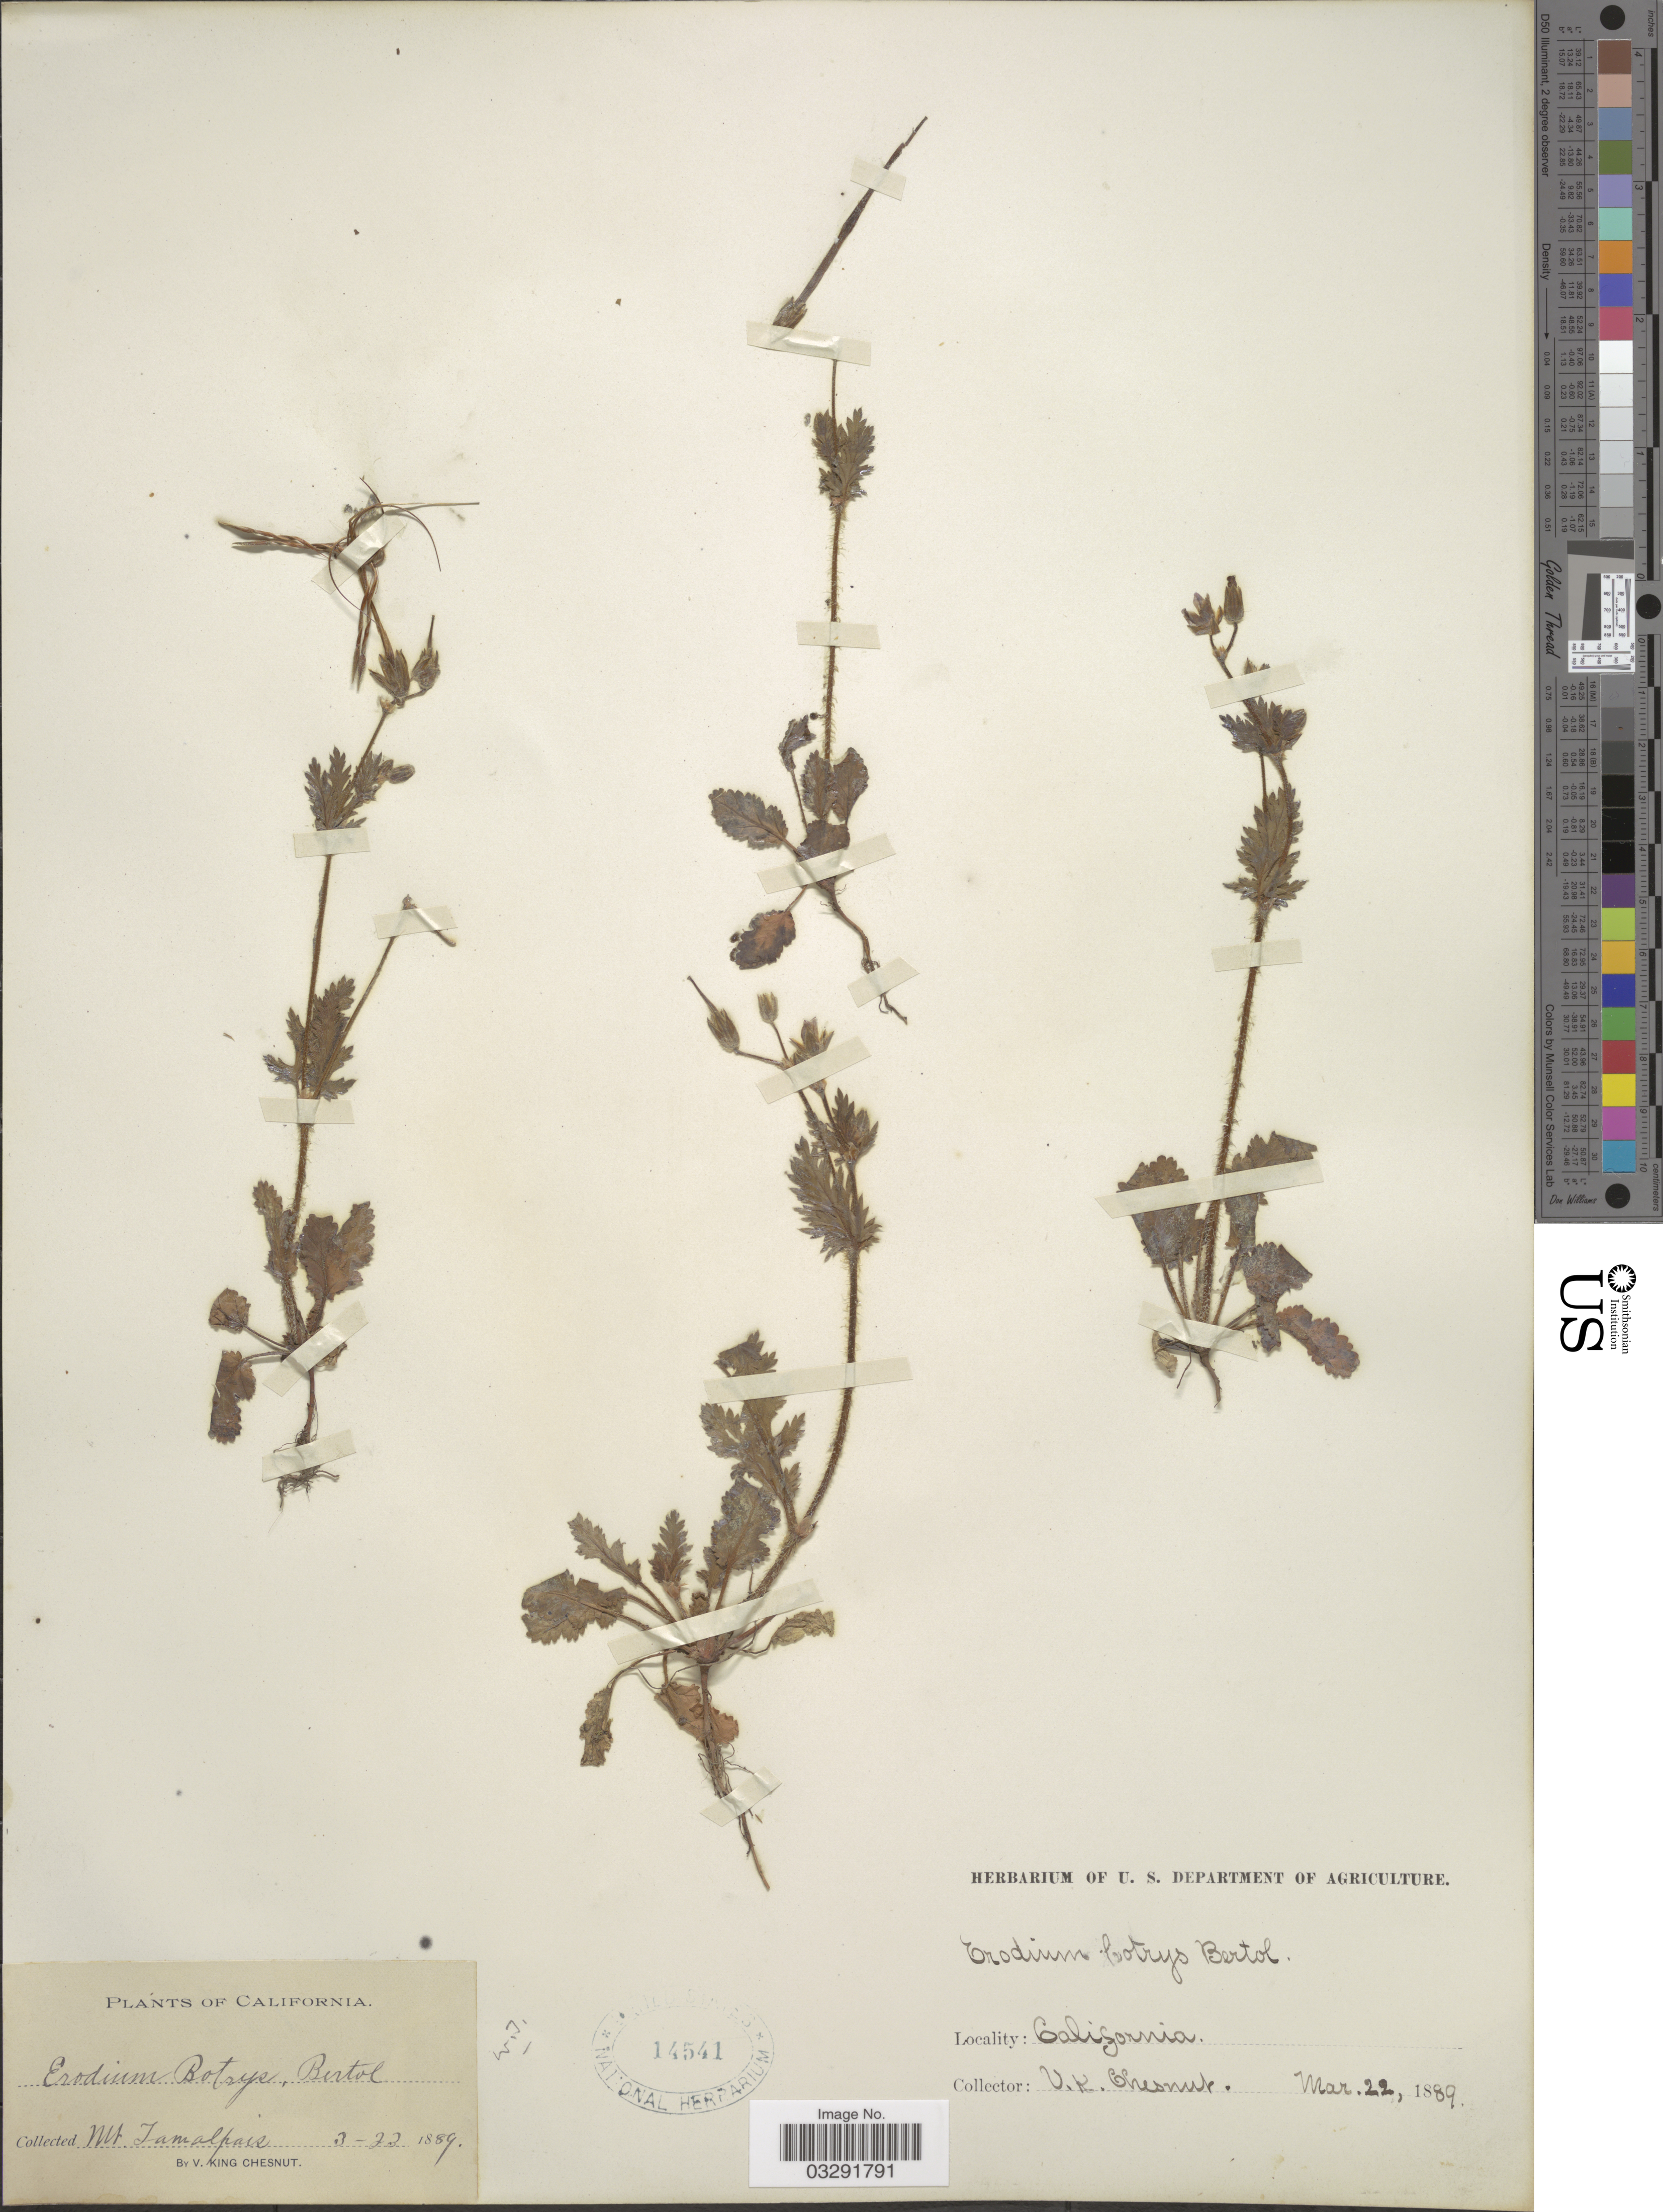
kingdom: Plantae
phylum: Tracheophyta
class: Magnoliopsida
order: Geraniales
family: Geraniaceae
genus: Erodium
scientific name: Erodium botrys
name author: (Cav.) Bertol.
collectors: V. Chesnut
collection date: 1889-03-22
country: United States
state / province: California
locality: Mt. Tamalpais.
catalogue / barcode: US 14541